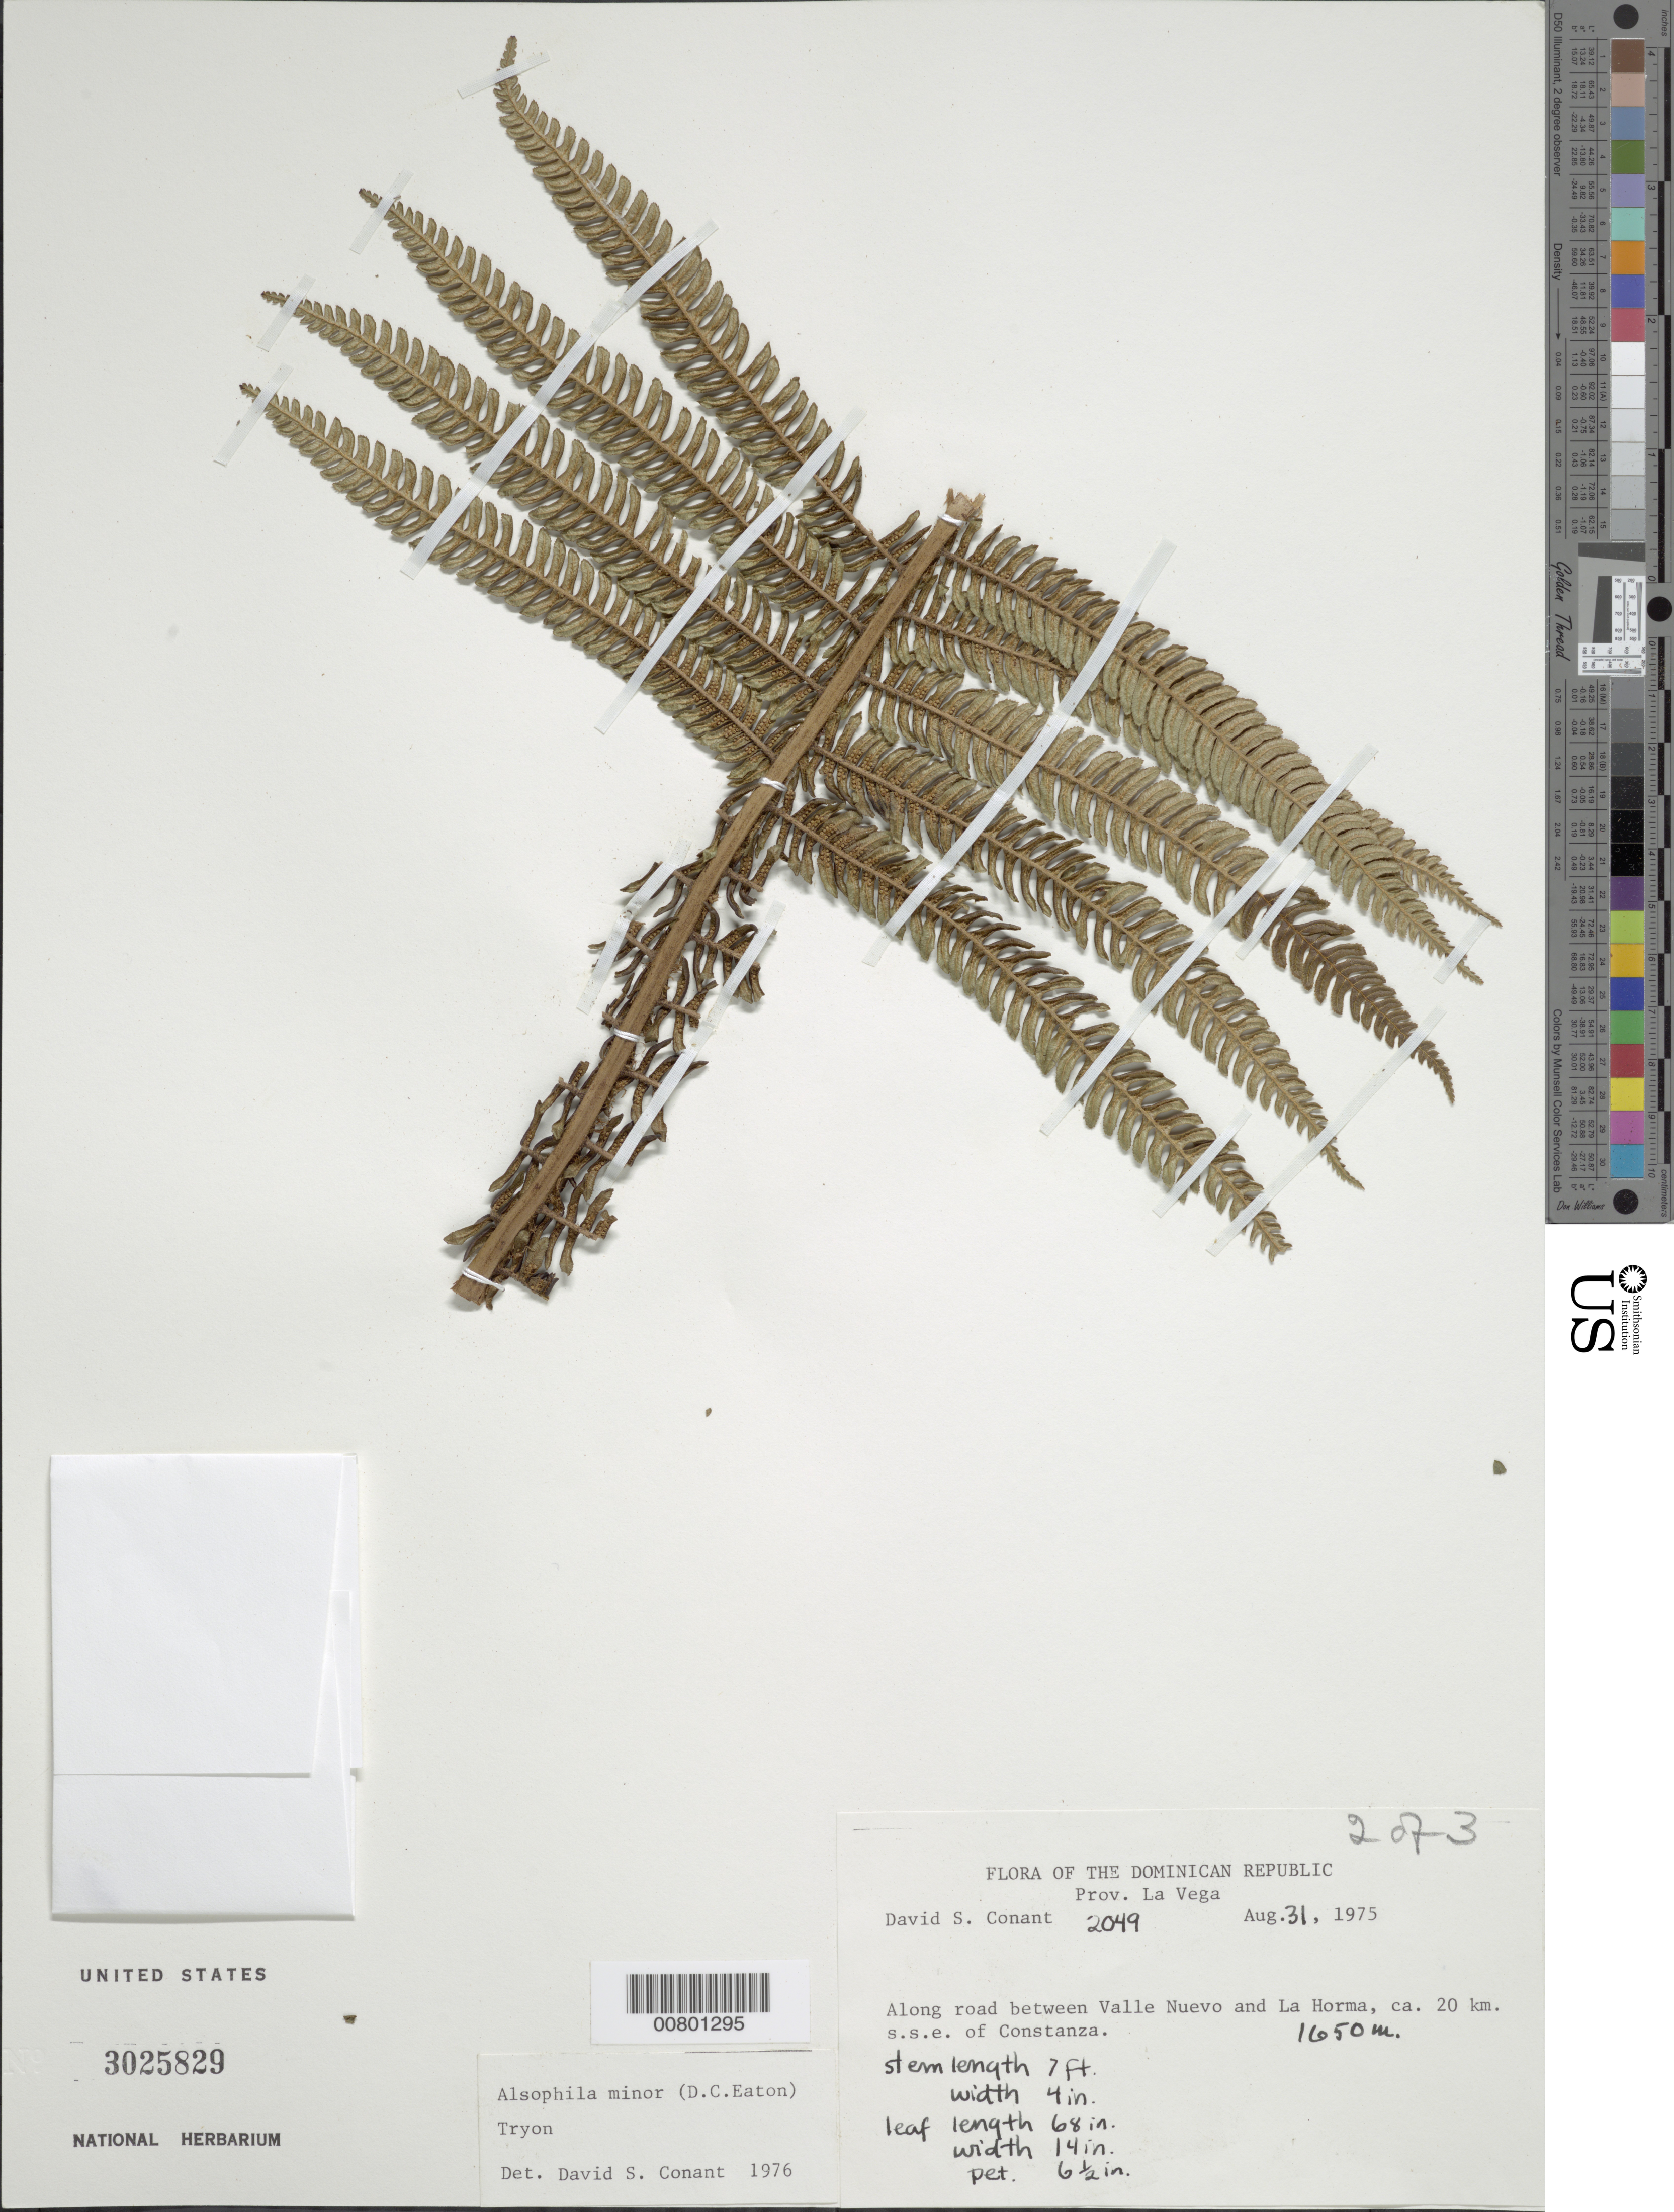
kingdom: Plantae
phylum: Tracheophyta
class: Polypodiopsida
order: Cyatheales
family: Cyatheaceae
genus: Alsophila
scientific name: Alsophila minor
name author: (D.C. Eaton) R.M. Tryon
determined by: Conant, D. S.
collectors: D. S. Conant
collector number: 2049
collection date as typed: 21 Aug 1975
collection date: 1975-08-21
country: Dominican Republic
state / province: La Vega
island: Hispaniola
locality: Valle Nuevo to La Horma road, ca. 20 km SSE of Constanza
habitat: Roadside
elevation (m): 1650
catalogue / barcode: US 3025829